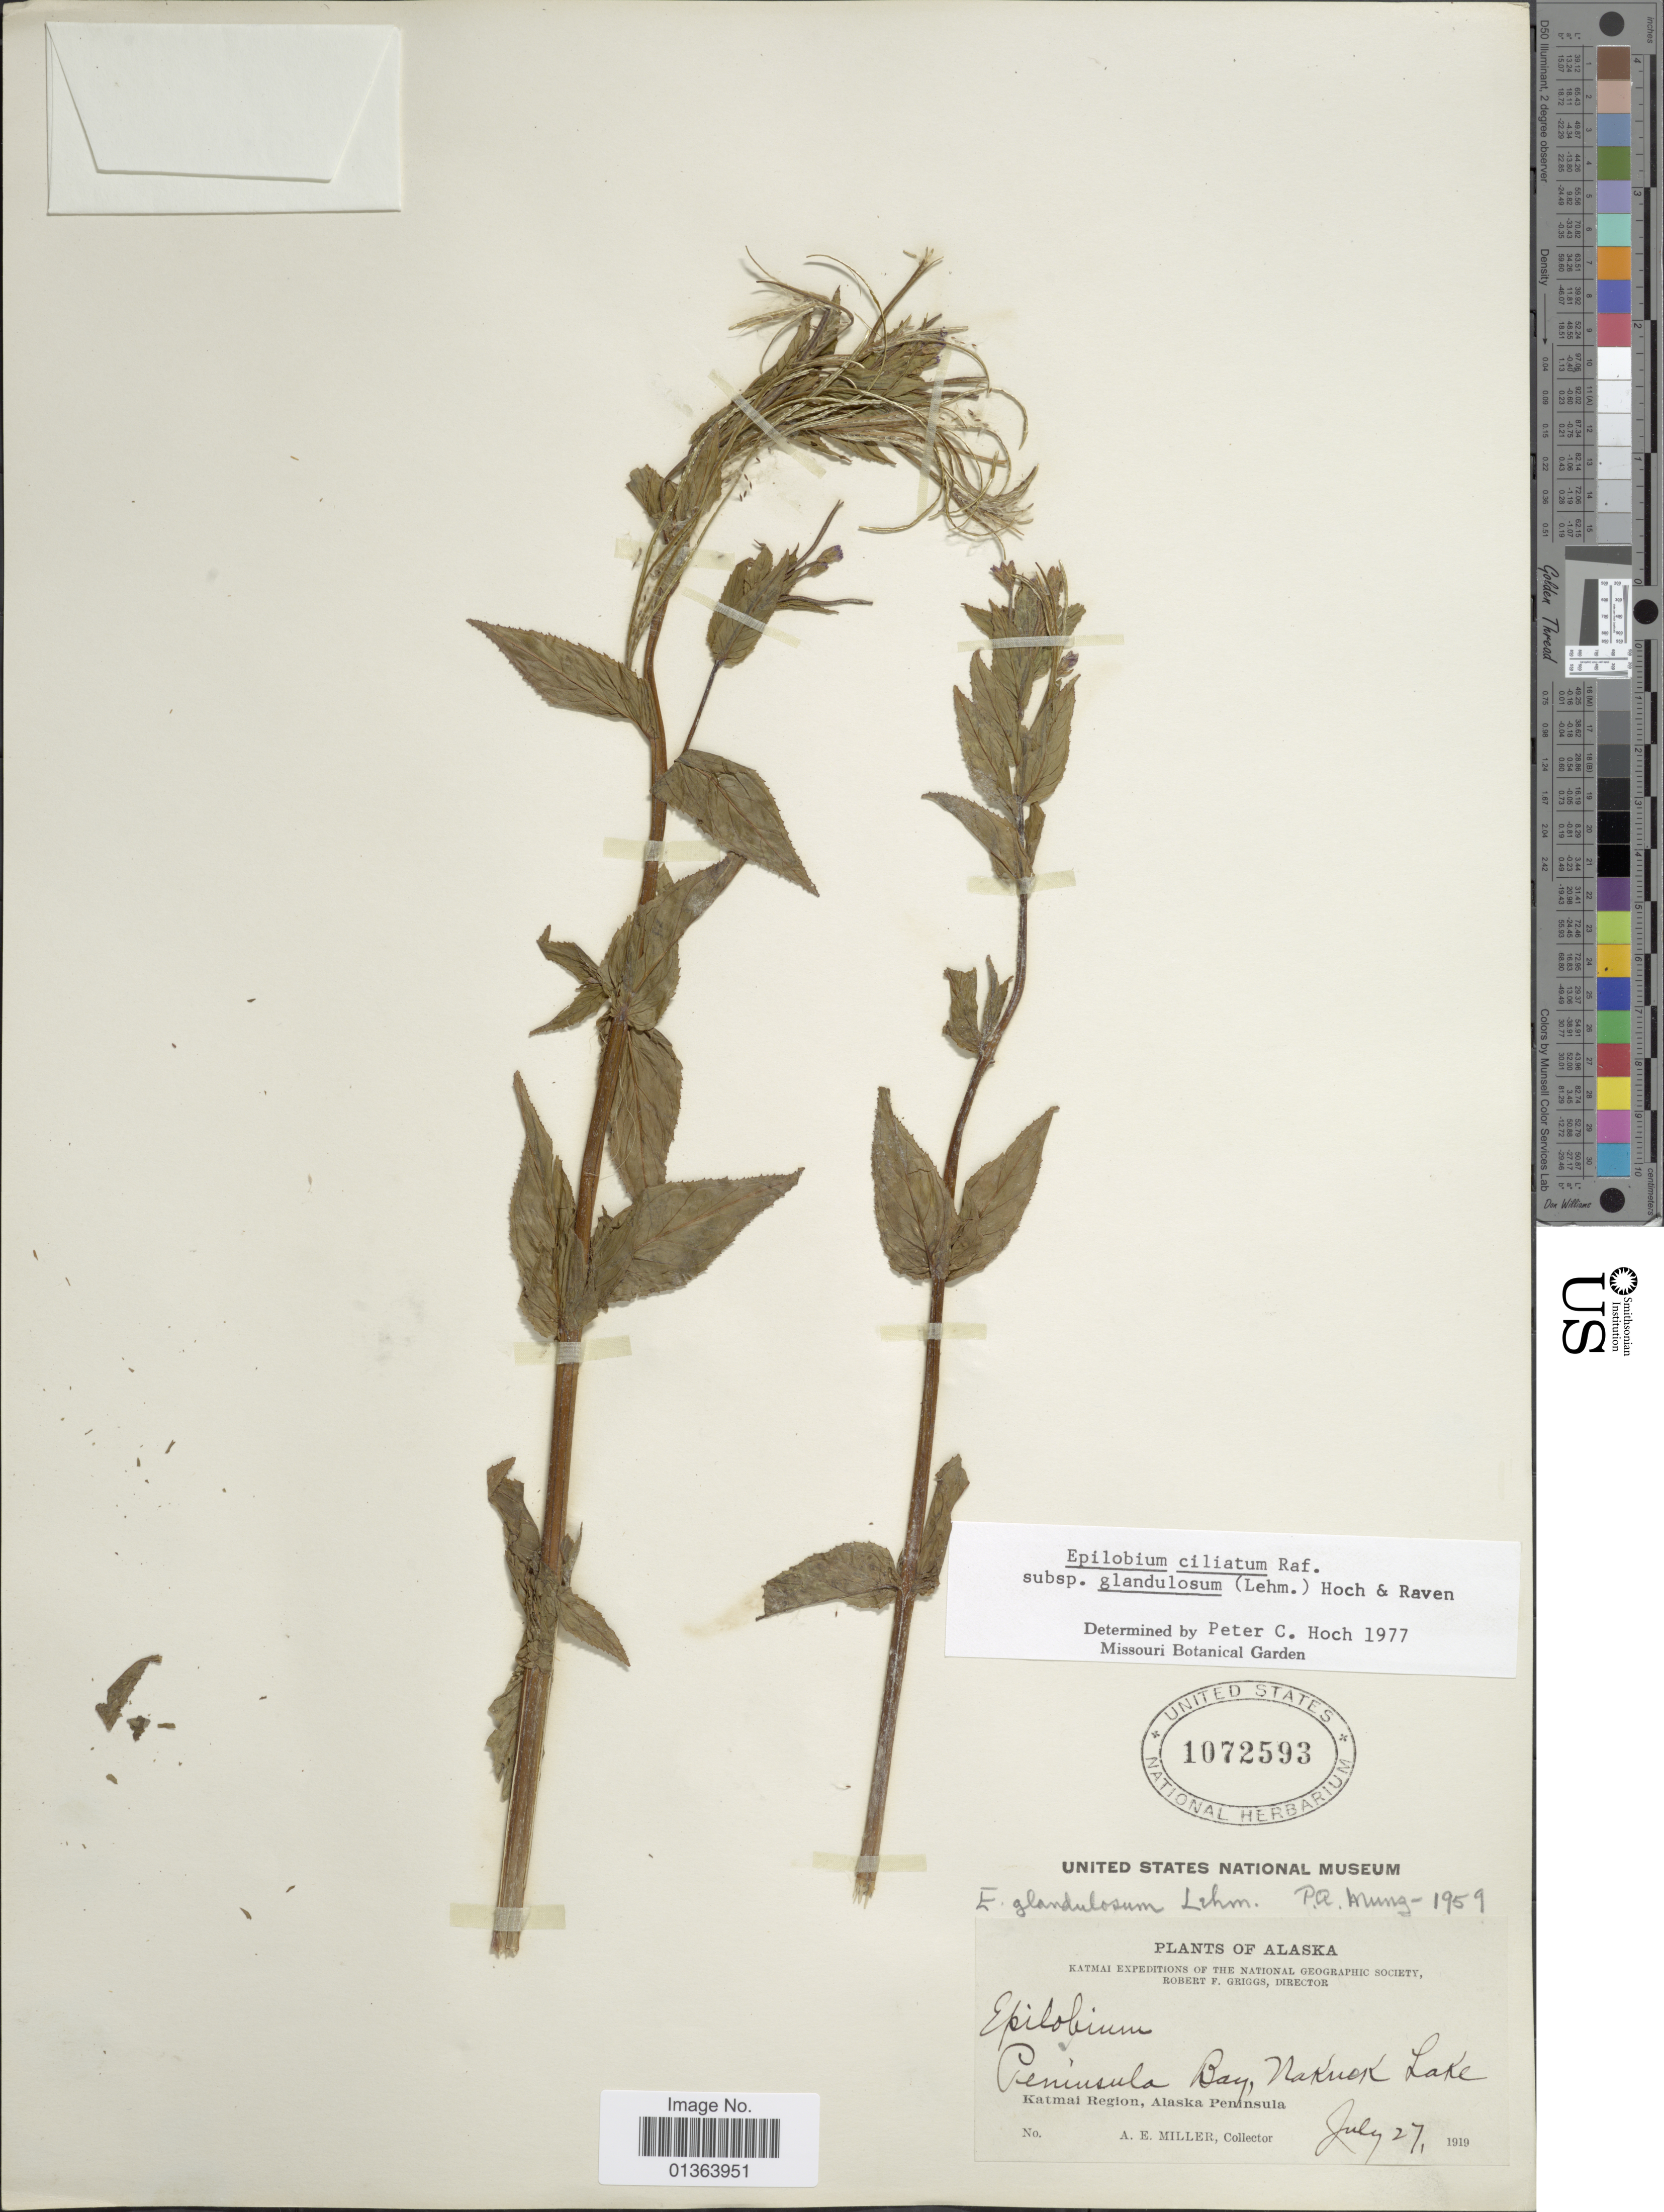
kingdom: Plantae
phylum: Tracheophyta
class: Magnoliopsida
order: Myrtales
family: Onagraceae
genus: Epilobium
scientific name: Epilobium ciliatum subsp. glandulosum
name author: (Lehm.) Hoch & P.H. Raven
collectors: A. E. Miller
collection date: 1919-07-27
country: United States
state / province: Alaska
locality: Peninsula Bay, Naknek Lake. Katmai Region.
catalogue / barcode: US 1072593